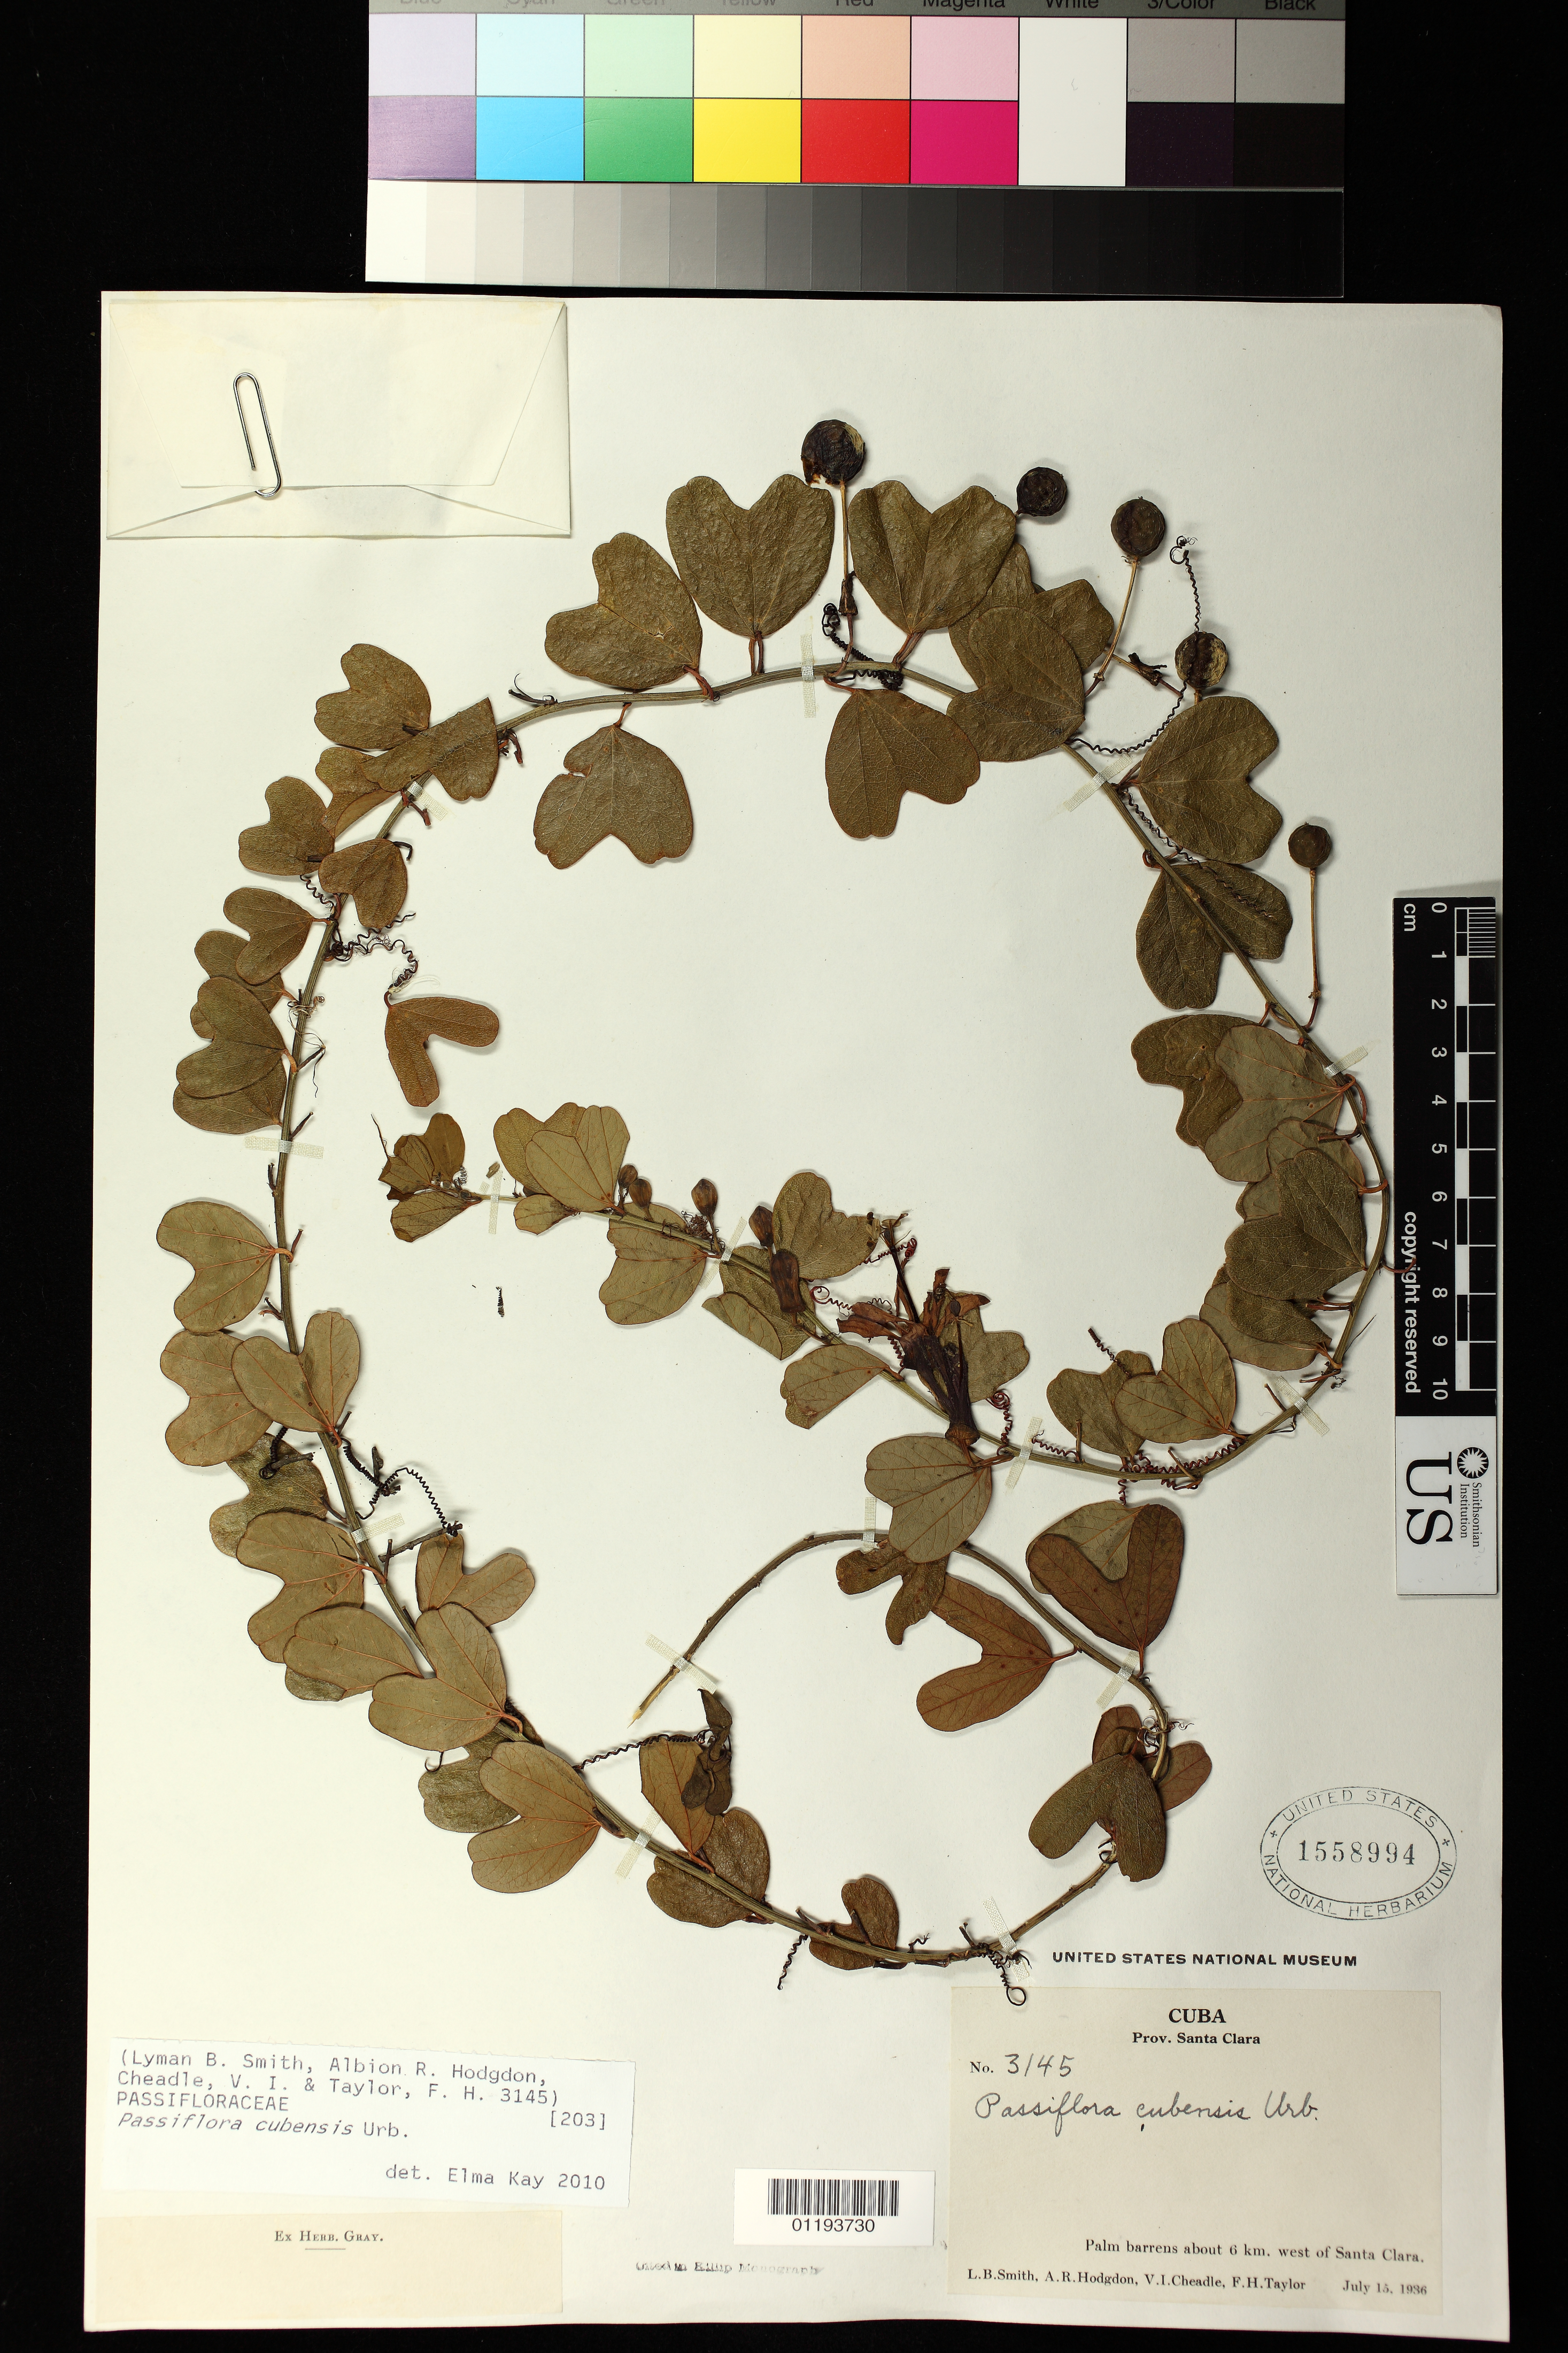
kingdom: Plantae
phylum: Tracheophyta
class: Magnoliopsida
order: Malpighiales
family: Passifloraceae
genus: Passiflora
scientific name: Passiflora cubensis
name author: Urb.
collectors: L. Smith, A. R. Hodgdon, V. I. Cheadle & F. H. Taylor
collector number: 3145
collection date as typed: Jul 15 1936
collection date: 1936-07-15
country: Cuba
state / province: Villa Clara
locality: Province Santa Clara: Palm barrens about 6 km. west of Santa Clara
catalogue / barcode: US 1558994